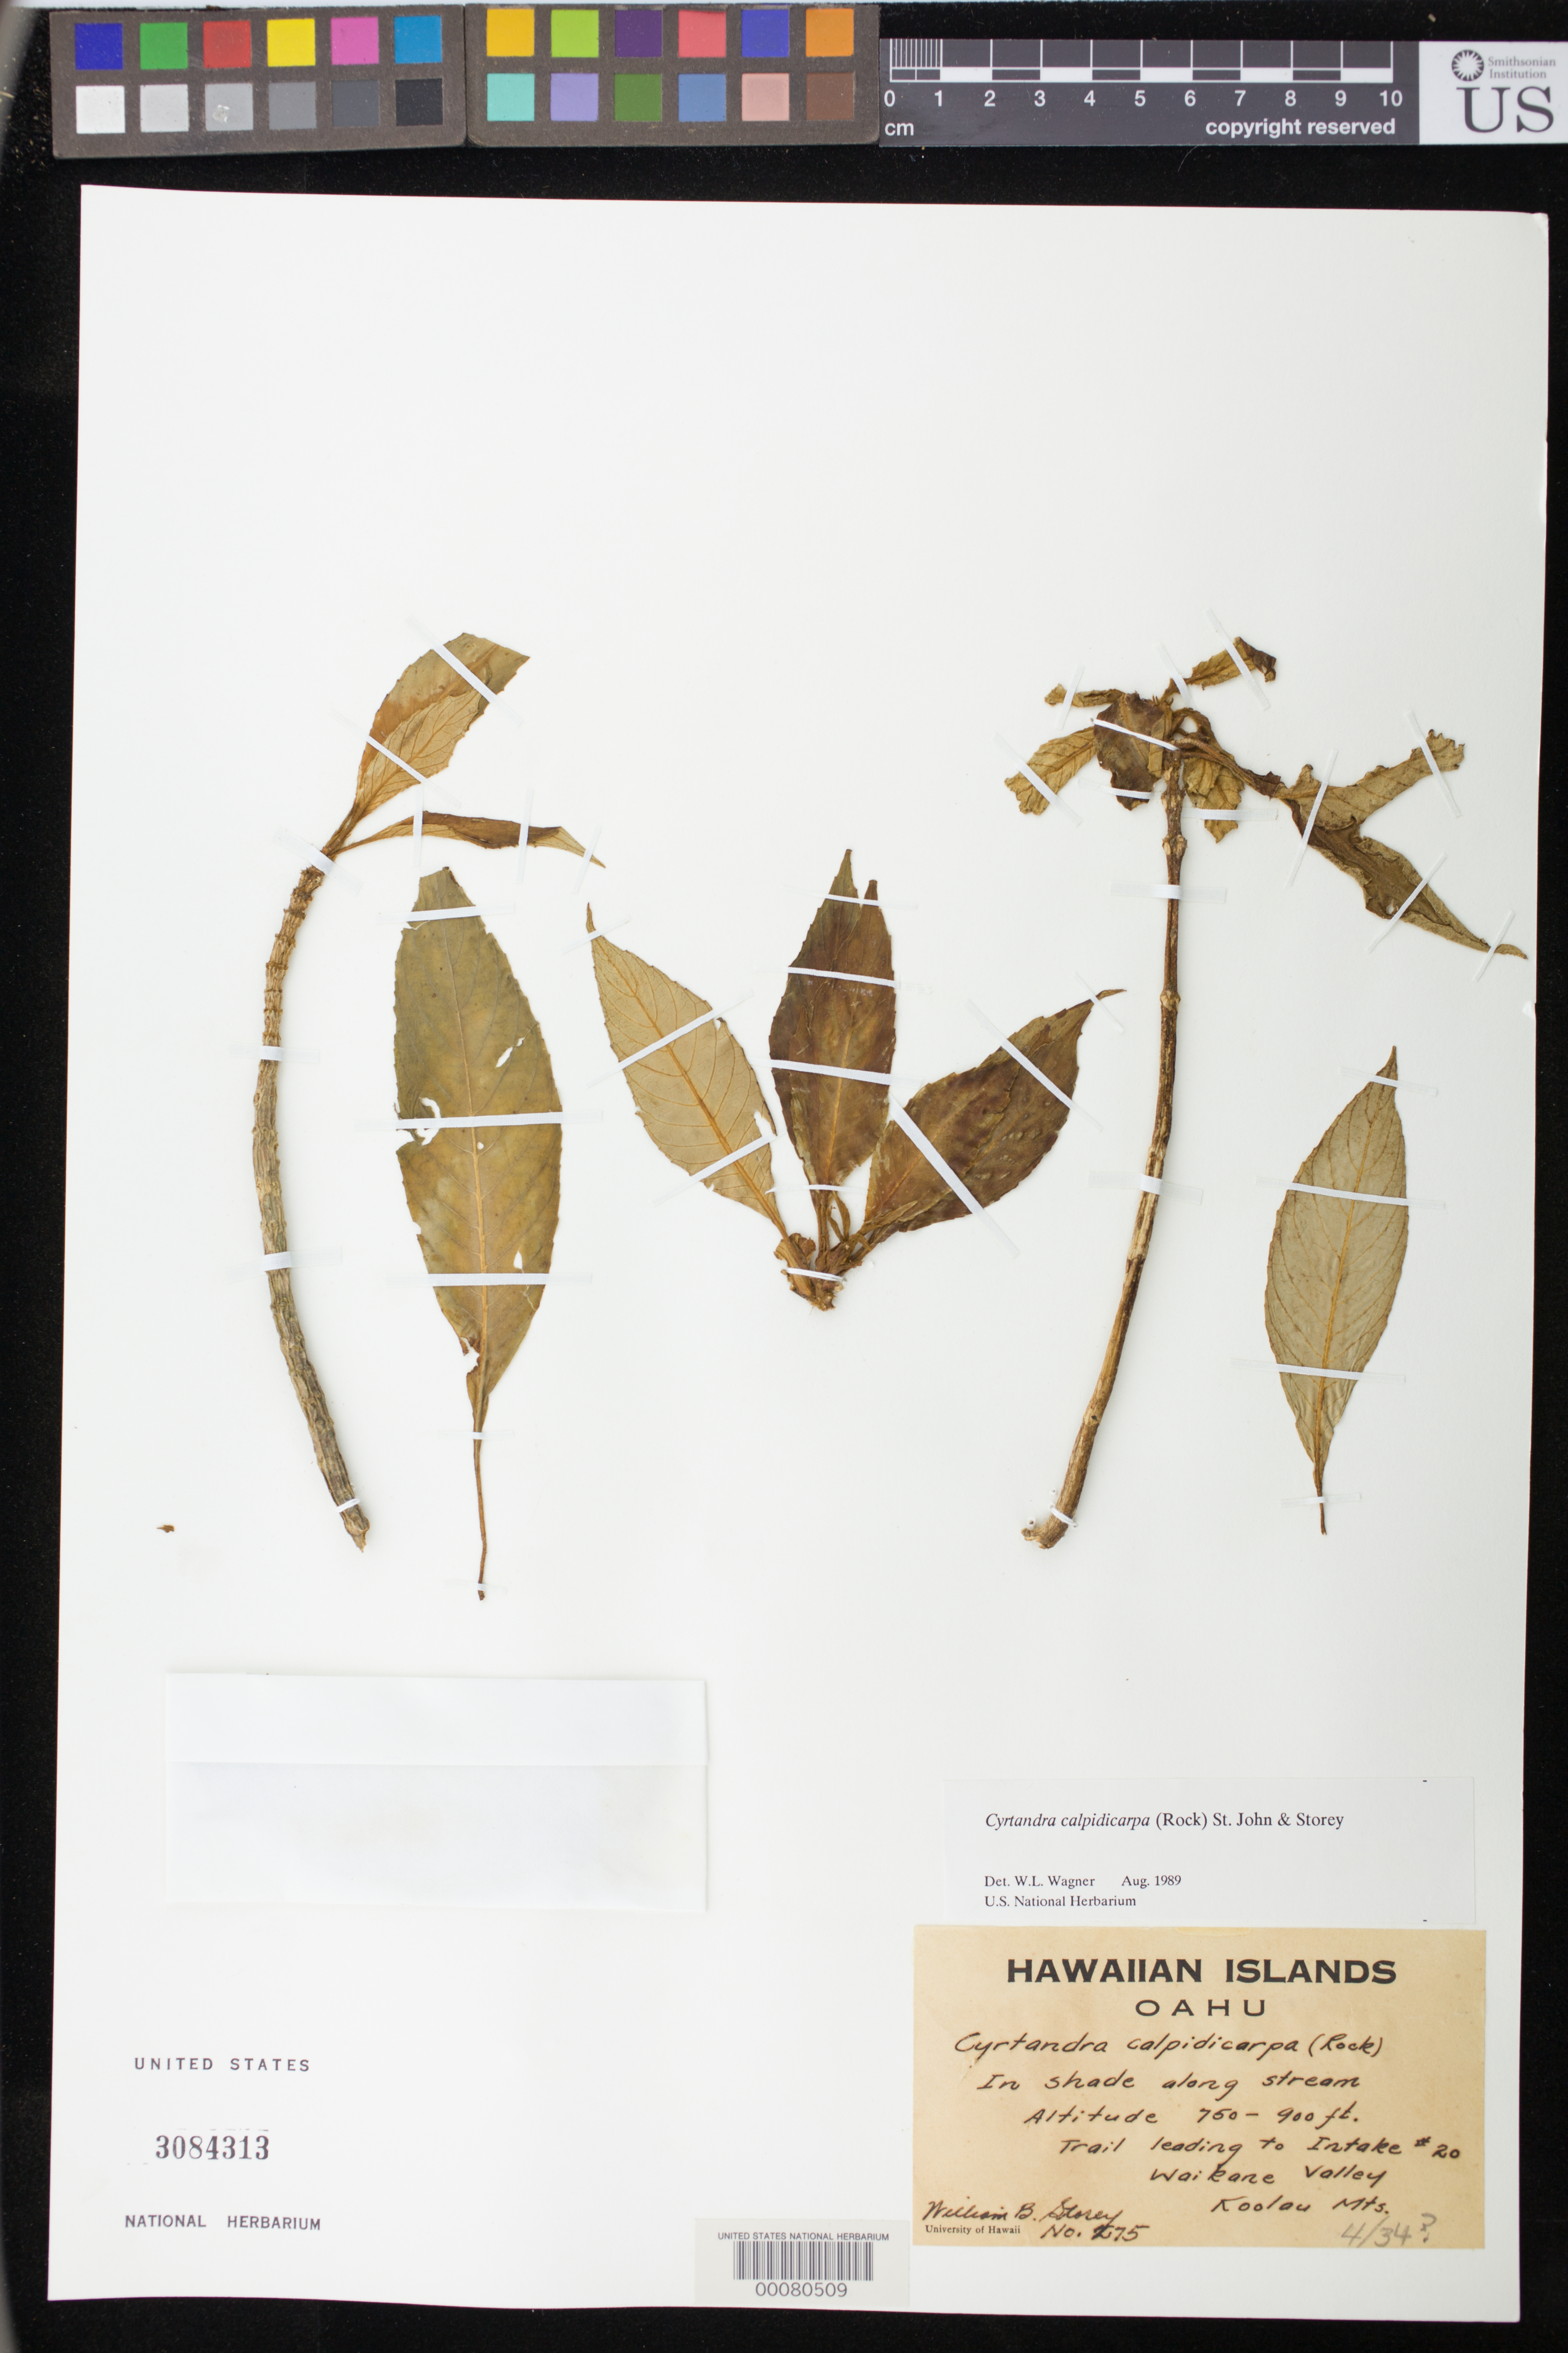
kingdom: Plantae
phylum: Tracheophyta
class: Magnoliopsida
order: Lamiales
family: Gesneriaceae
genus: Cyrtandra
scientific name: Cyrtandra calpidicarpa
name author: (Rock) H. St. John & Storey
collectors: W. Storey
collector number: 275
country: United States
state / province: Hawaii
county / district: Honolulu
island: Oahu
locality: Trail leading to intake #20, Waikane valley, Koolau mts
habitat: In shade along stream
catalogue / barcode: US 3084313